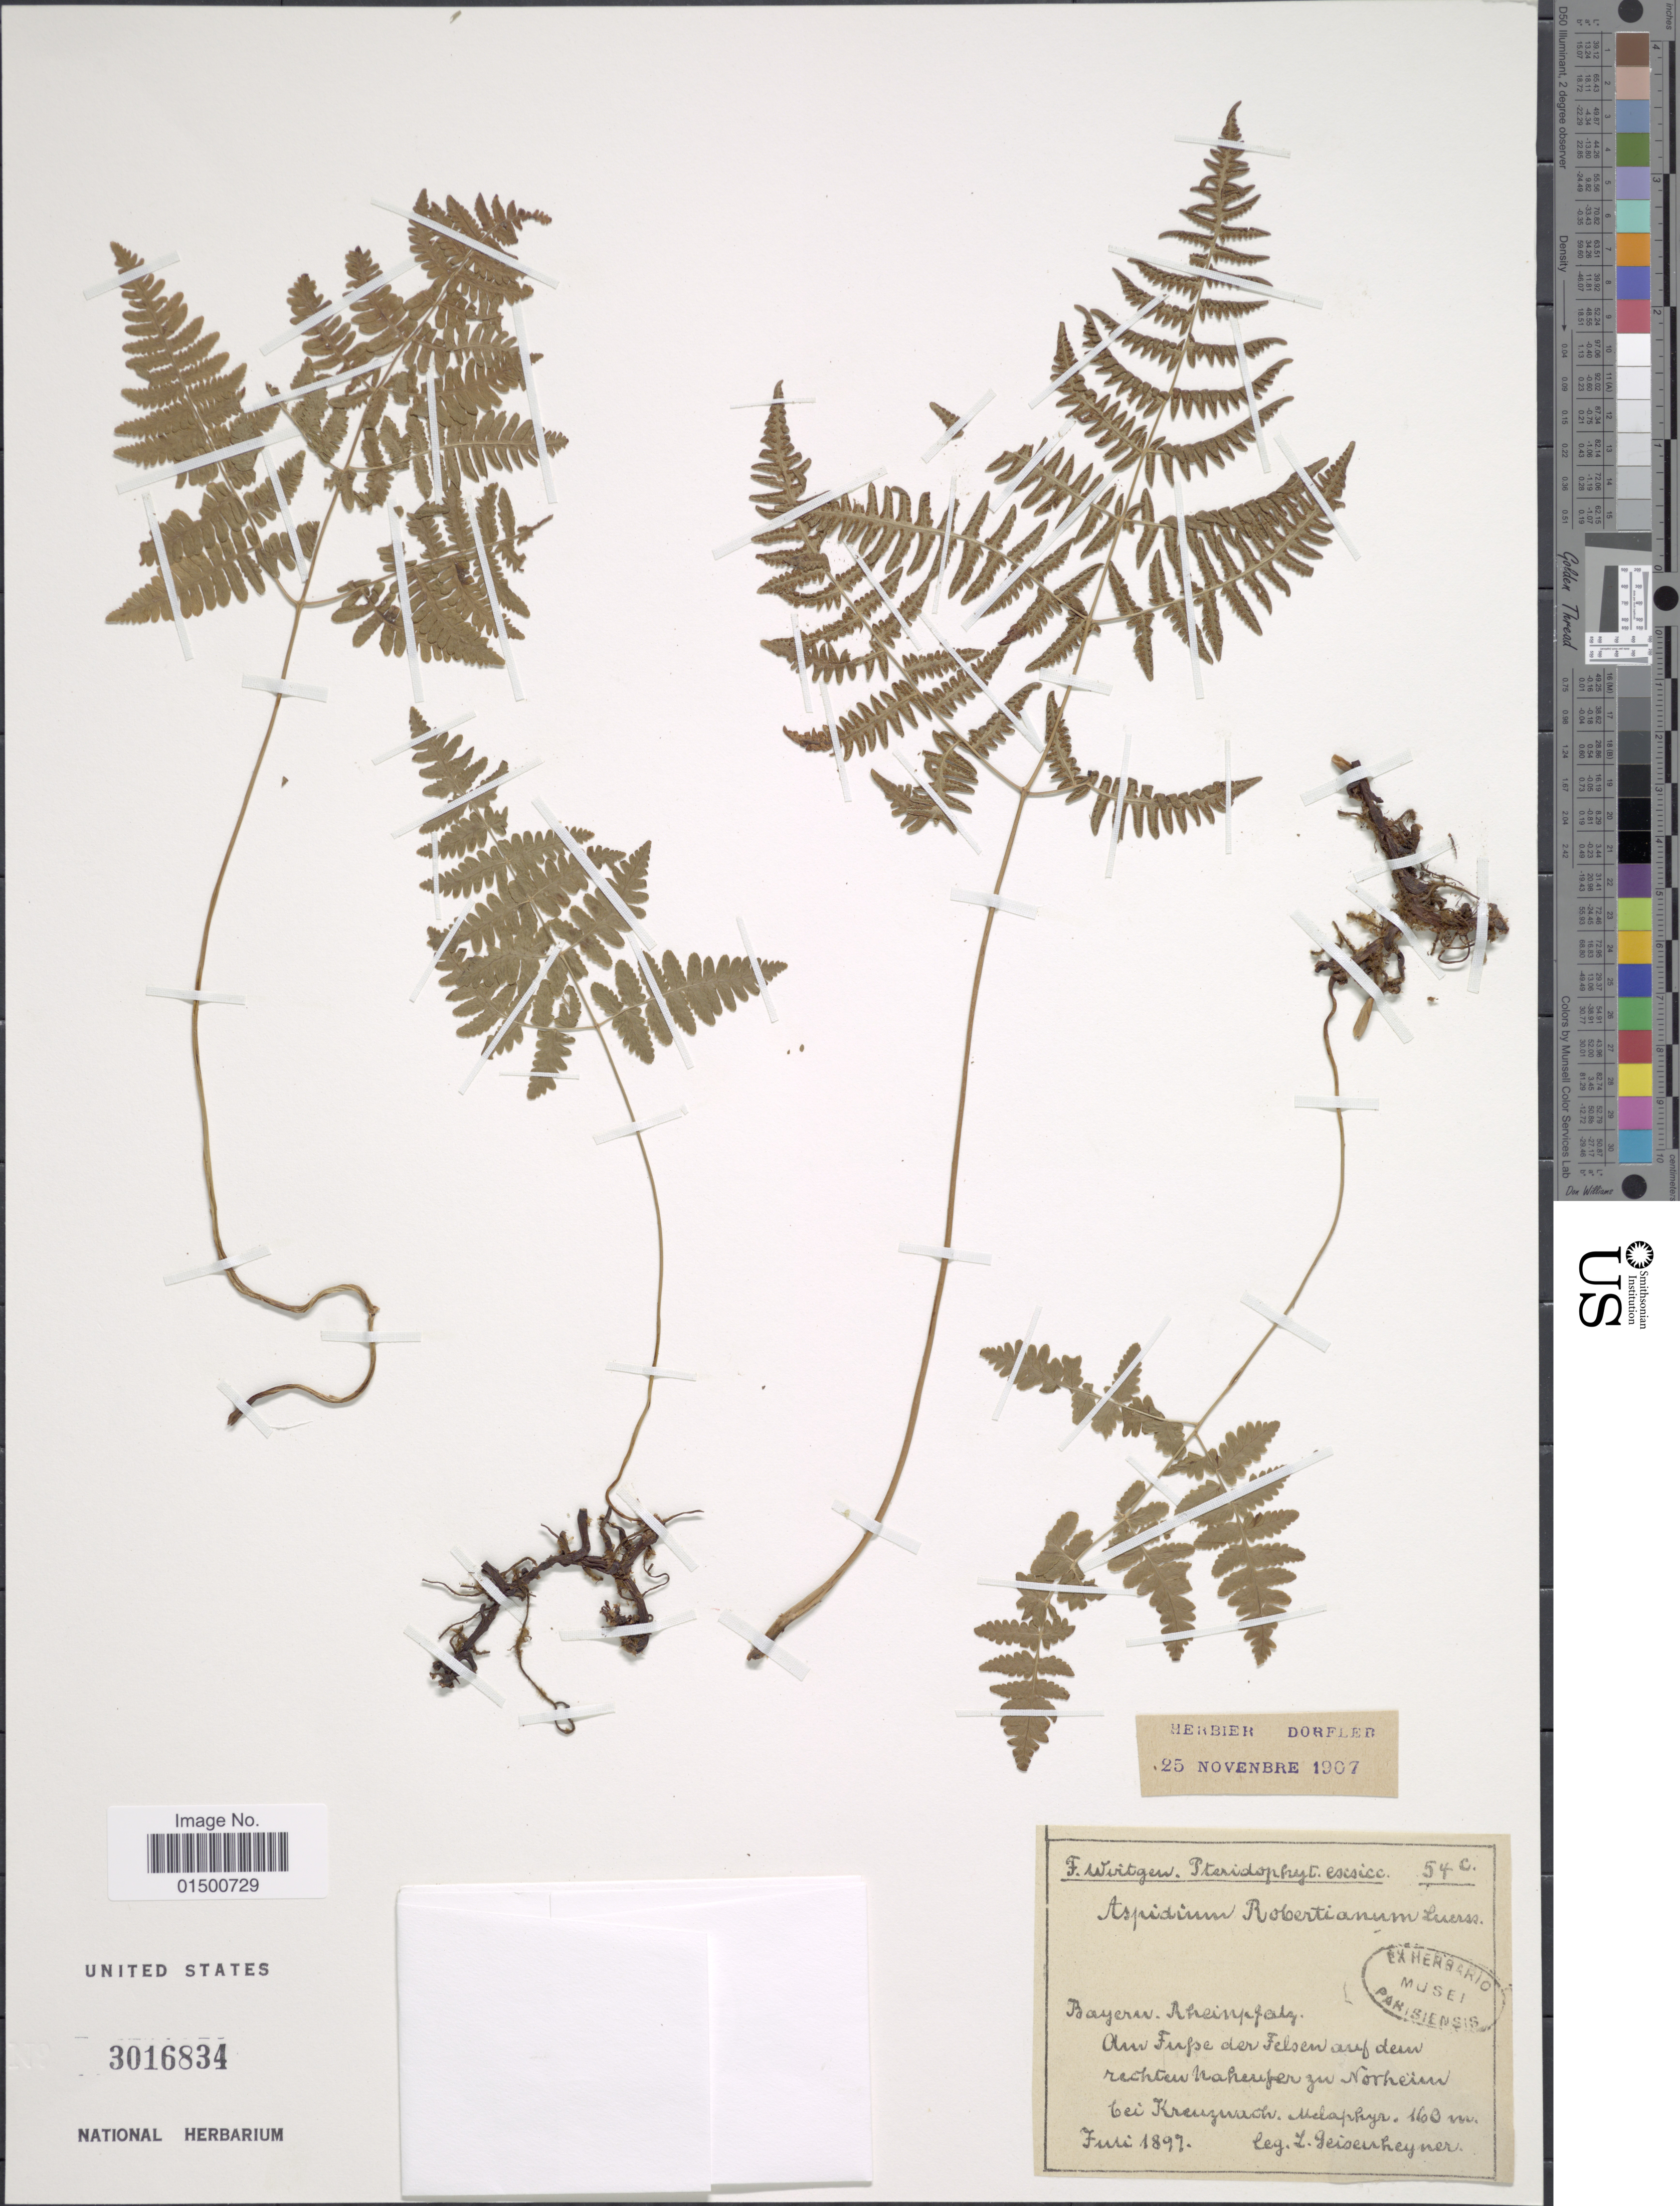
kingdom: Plantae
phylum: Tracheophyta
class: Polypodiopsida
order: Polypodiales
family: Cystopteridaceae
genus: Gymnocarpium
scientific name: Gymnocarpium robertianum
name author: (Hoffm.) Newman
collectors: L. Jeisenheyner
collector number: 54c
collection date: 1897-07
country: Germany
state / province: Rhineland-Palatinate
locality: Bayern Rheinpjerly, Am fupe der felsen auf den rechten Naheufer zu Norheim bei Kreugwadn, Melaphyr [interpreted]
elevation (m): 160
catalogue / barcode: US 3016834